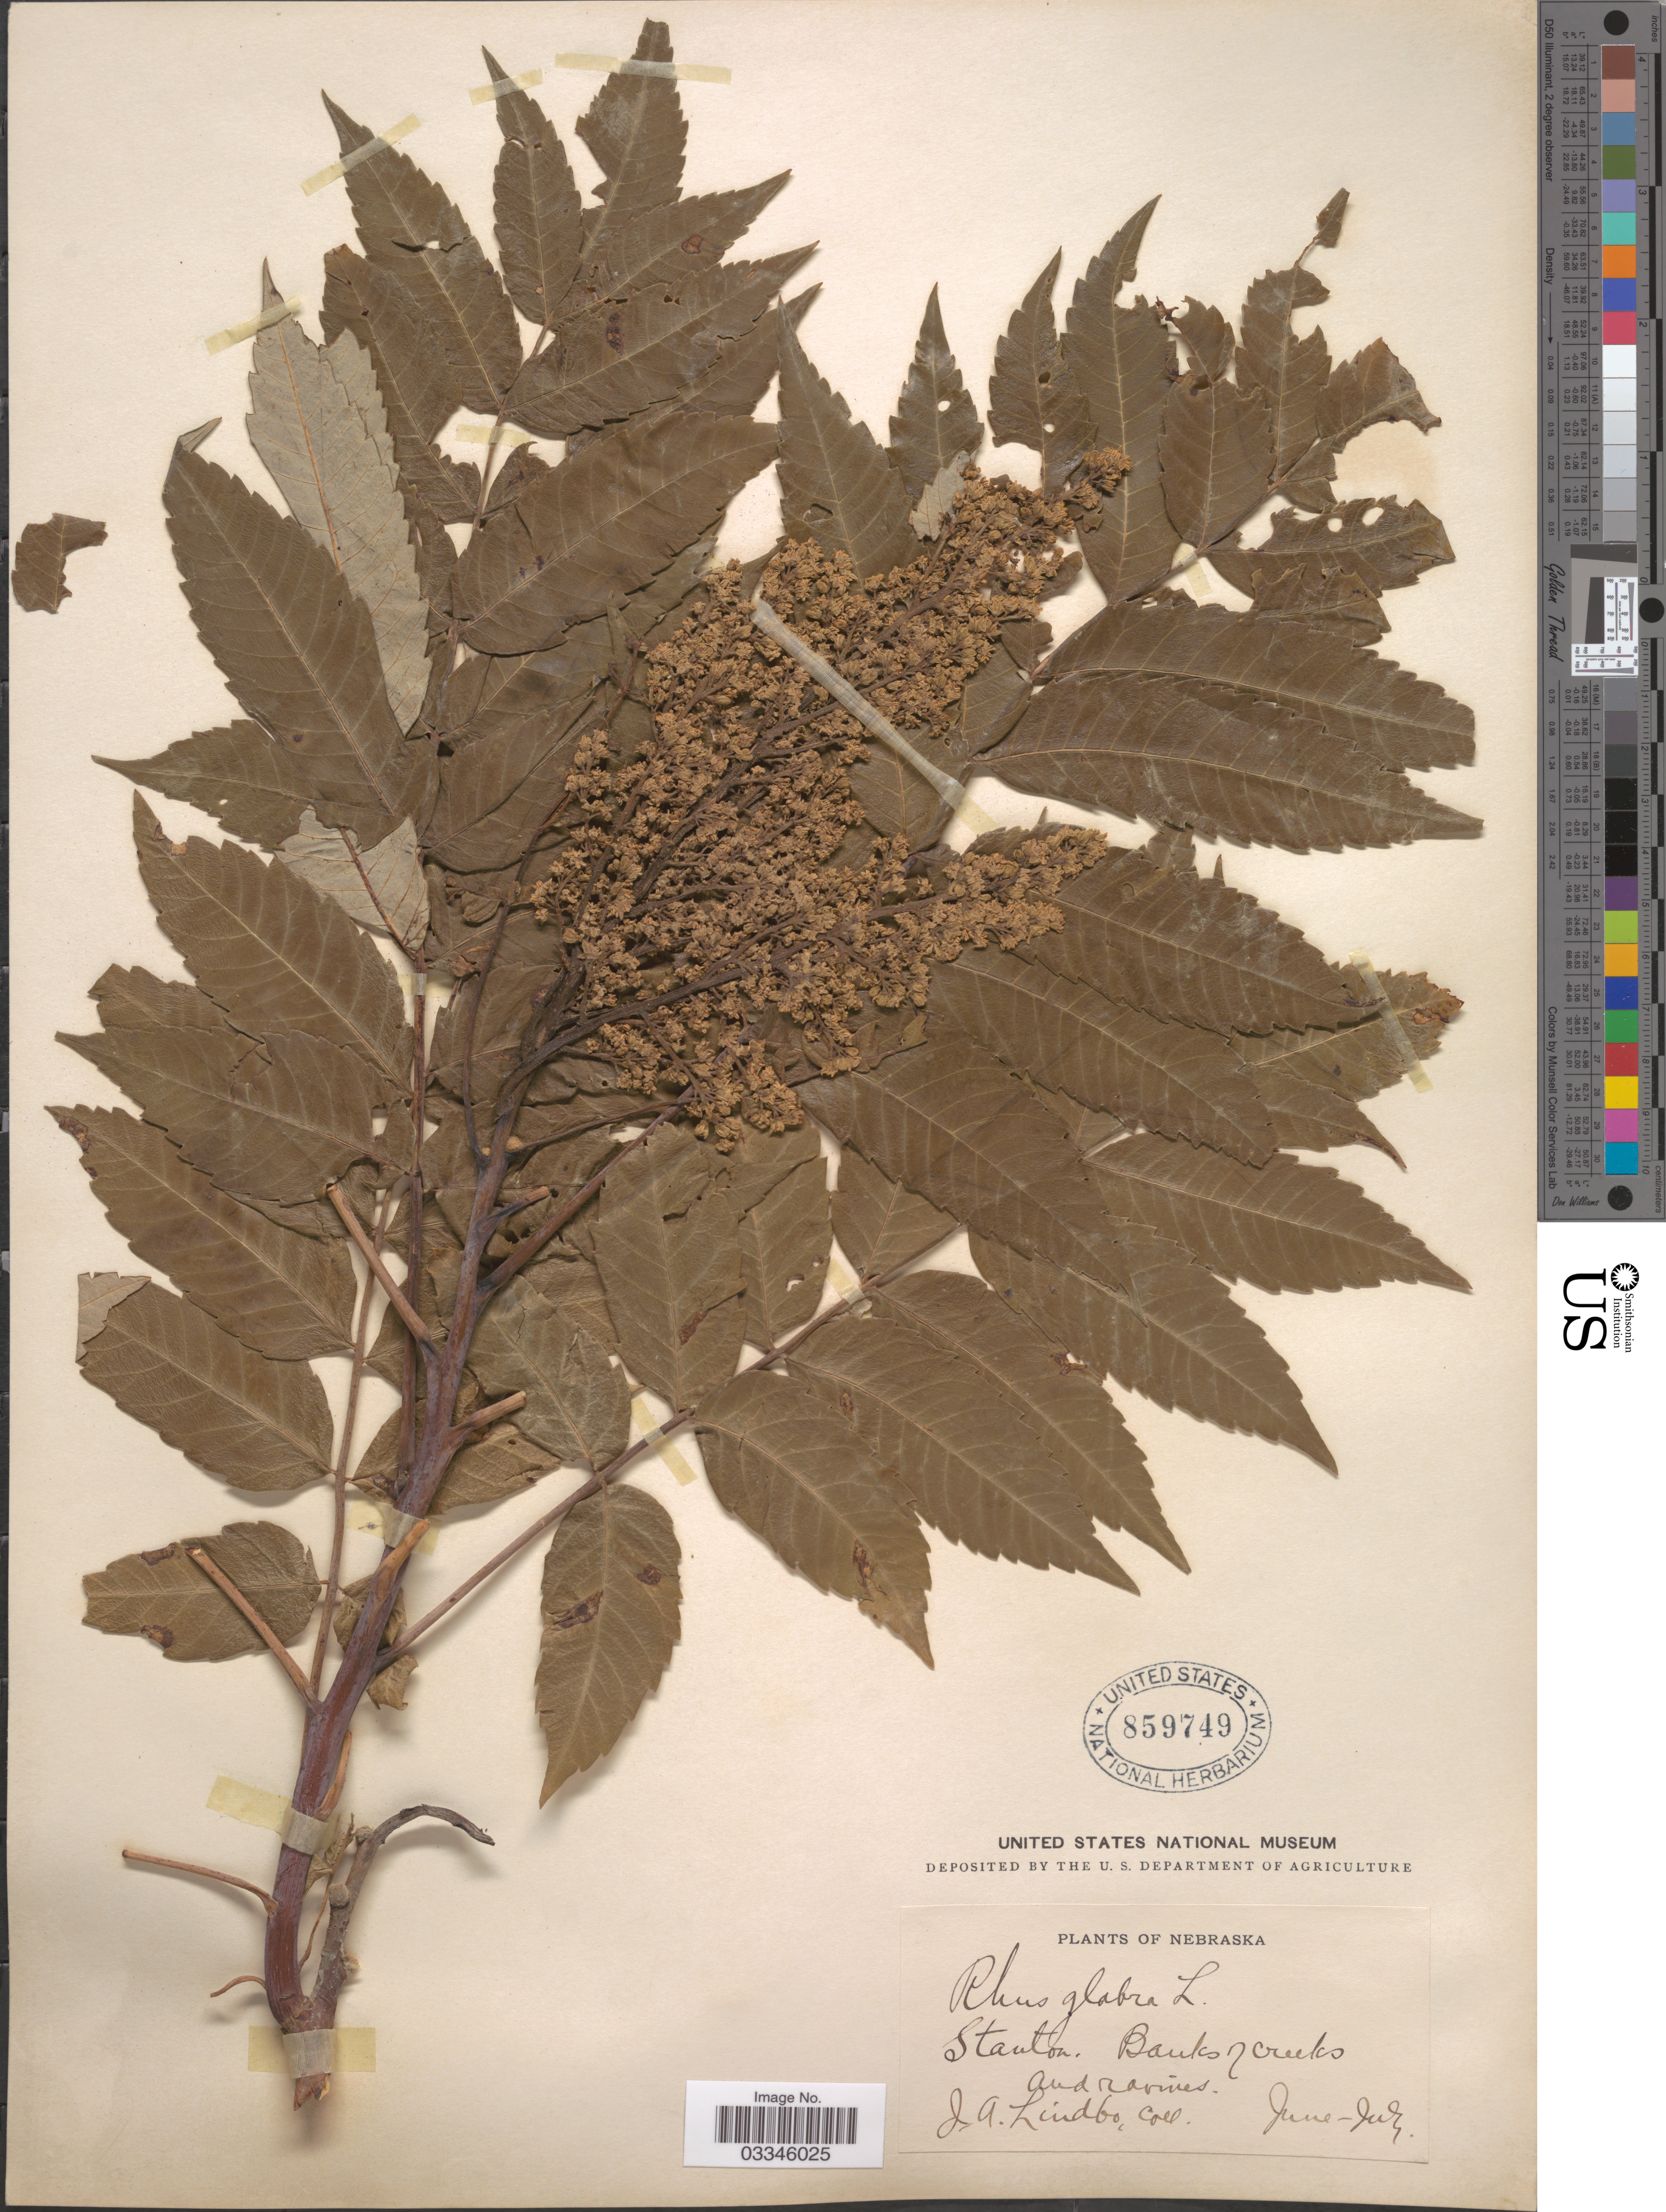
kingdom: Plantae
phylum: Tracheophyta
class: Magnoliopsida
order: Sapindales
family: Anacardiaceae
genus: Rhus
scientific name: Rhus glabra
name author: L.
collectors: J. Lindbo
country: United States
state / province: Nebraska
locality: Stanton.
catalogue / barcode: US 859749